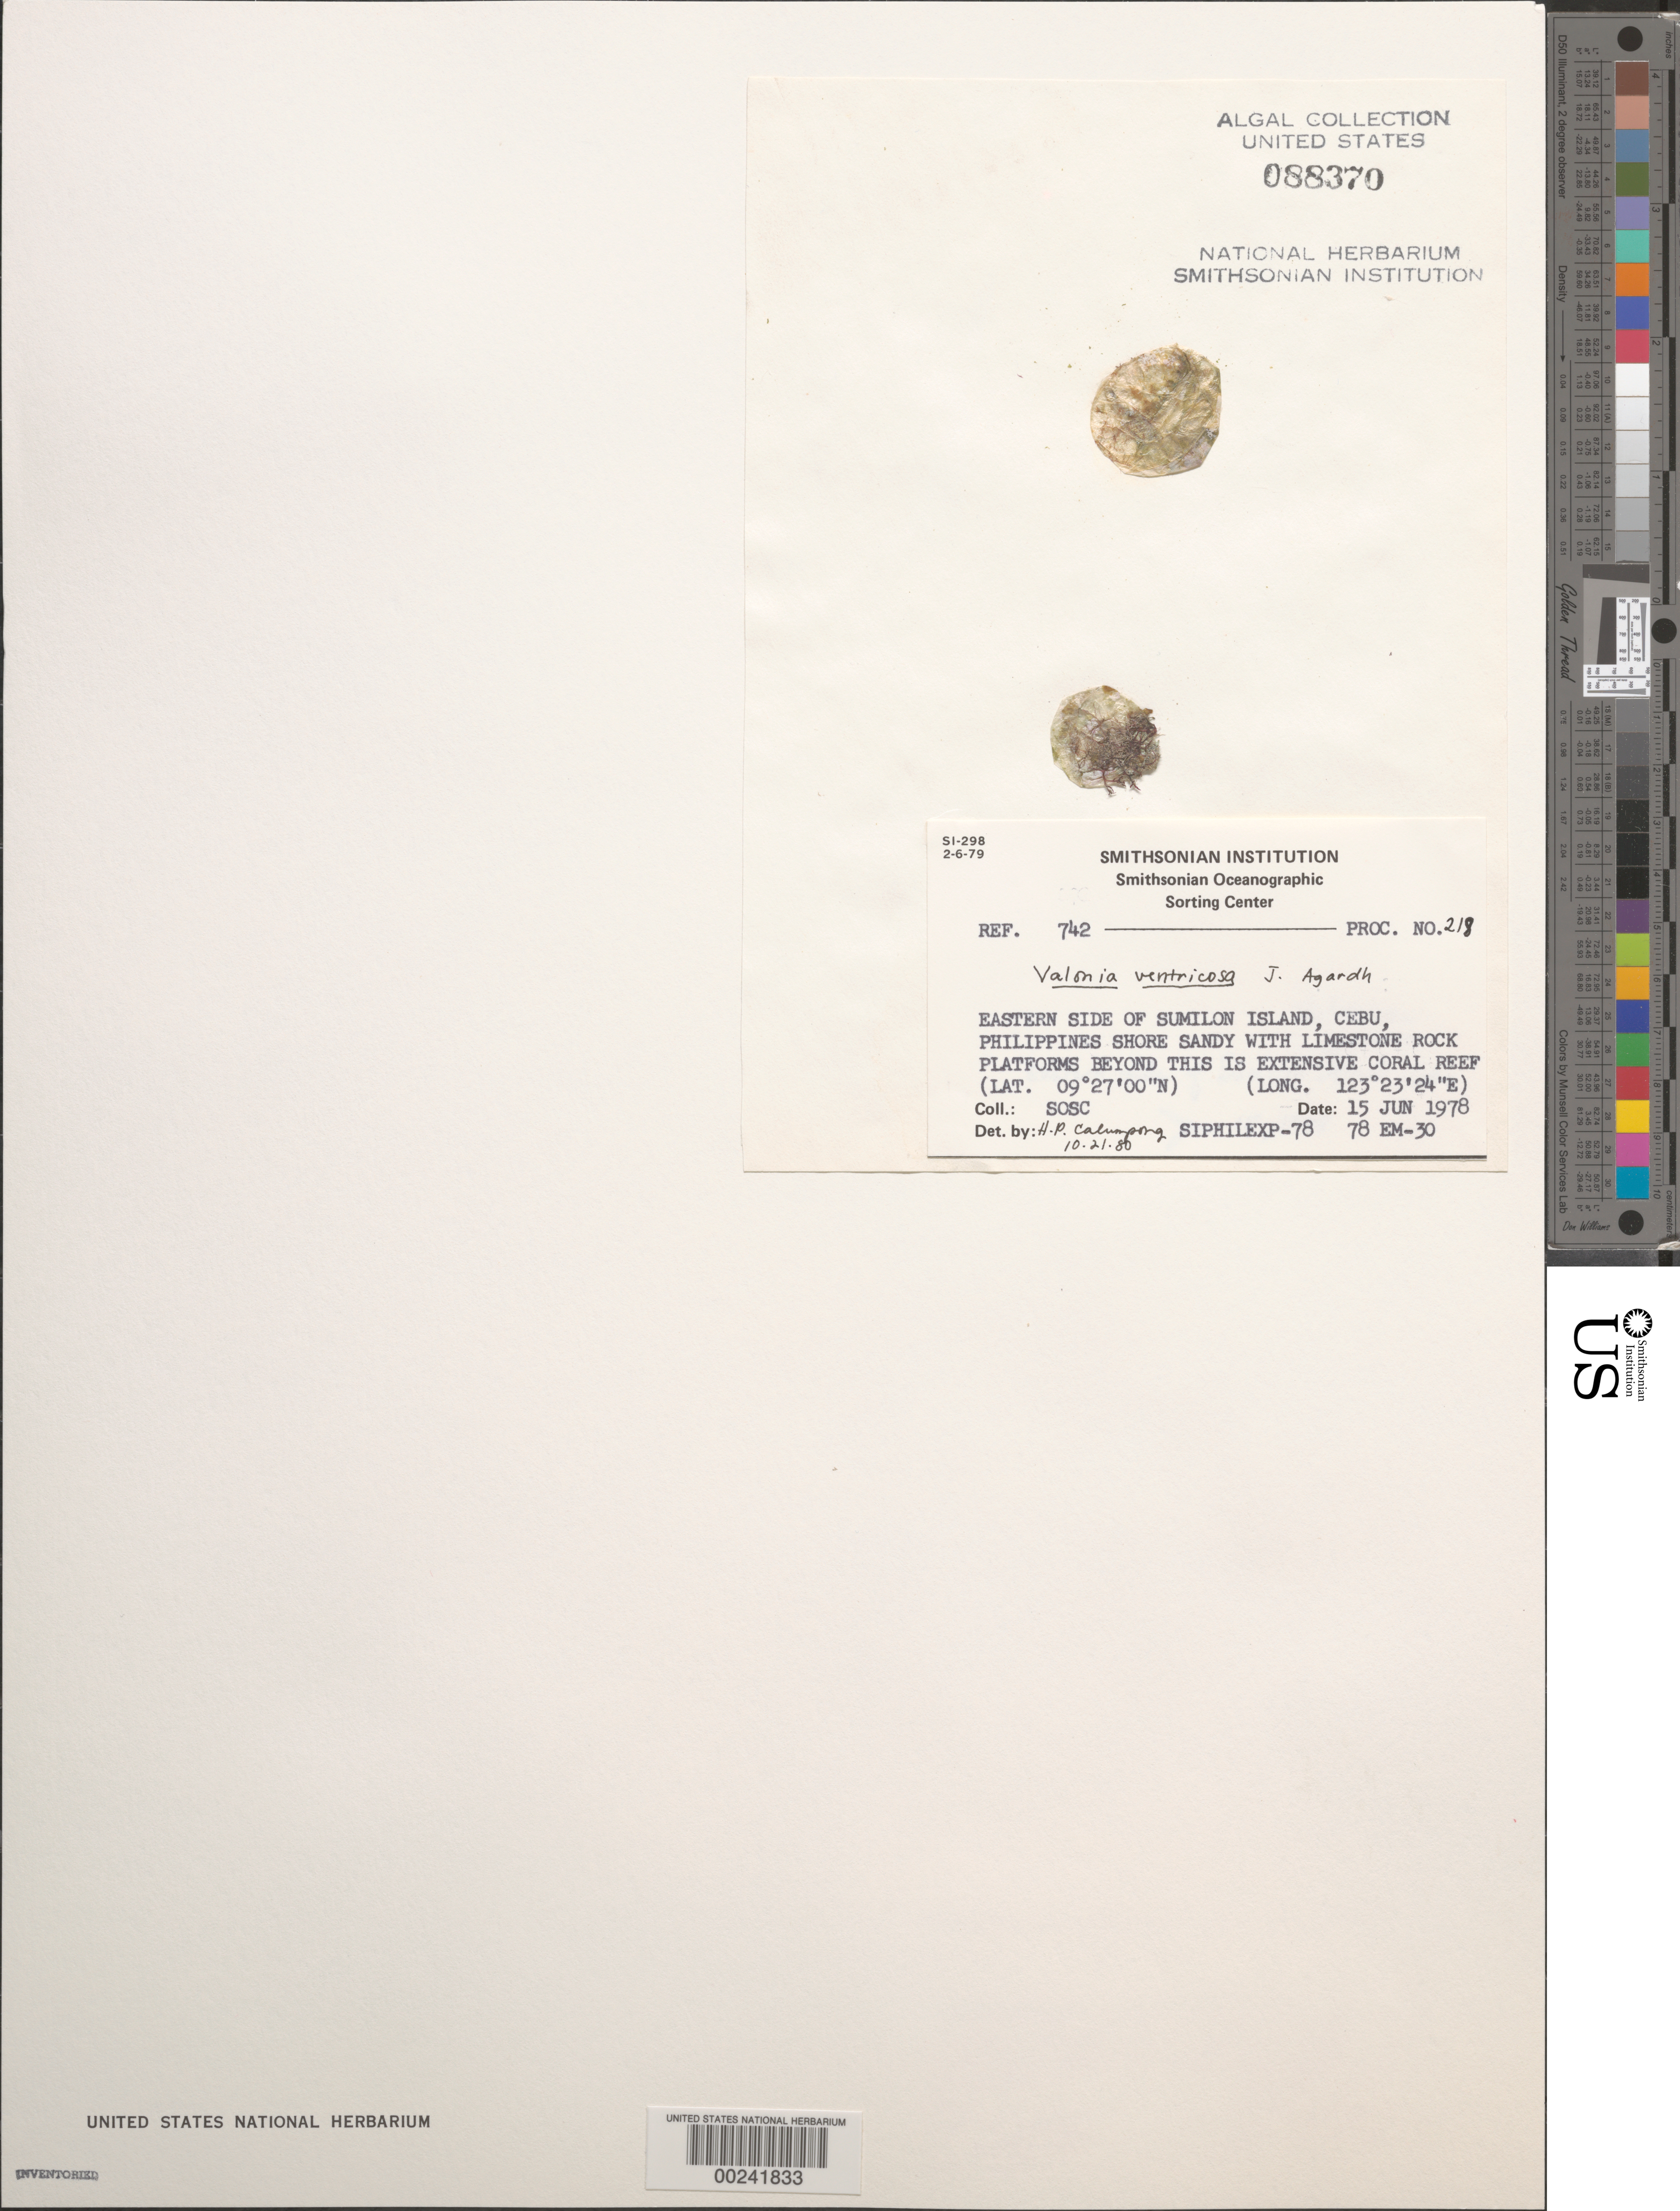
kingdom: Plantae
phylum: Chlorophyta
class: Ulvophyceae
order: Siphonocladales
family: Valoniaceae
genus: Valonia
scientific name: Valonia ventricosa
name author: J. Agardh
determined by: Calumpong, H. P.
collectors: SOSC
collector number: Station 78 Em-30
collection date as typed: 15 Jun 1978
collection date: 1978-06-15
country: Philippines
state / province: Central Visayas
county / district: Cebu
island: Sumilon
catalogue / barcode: US 88370